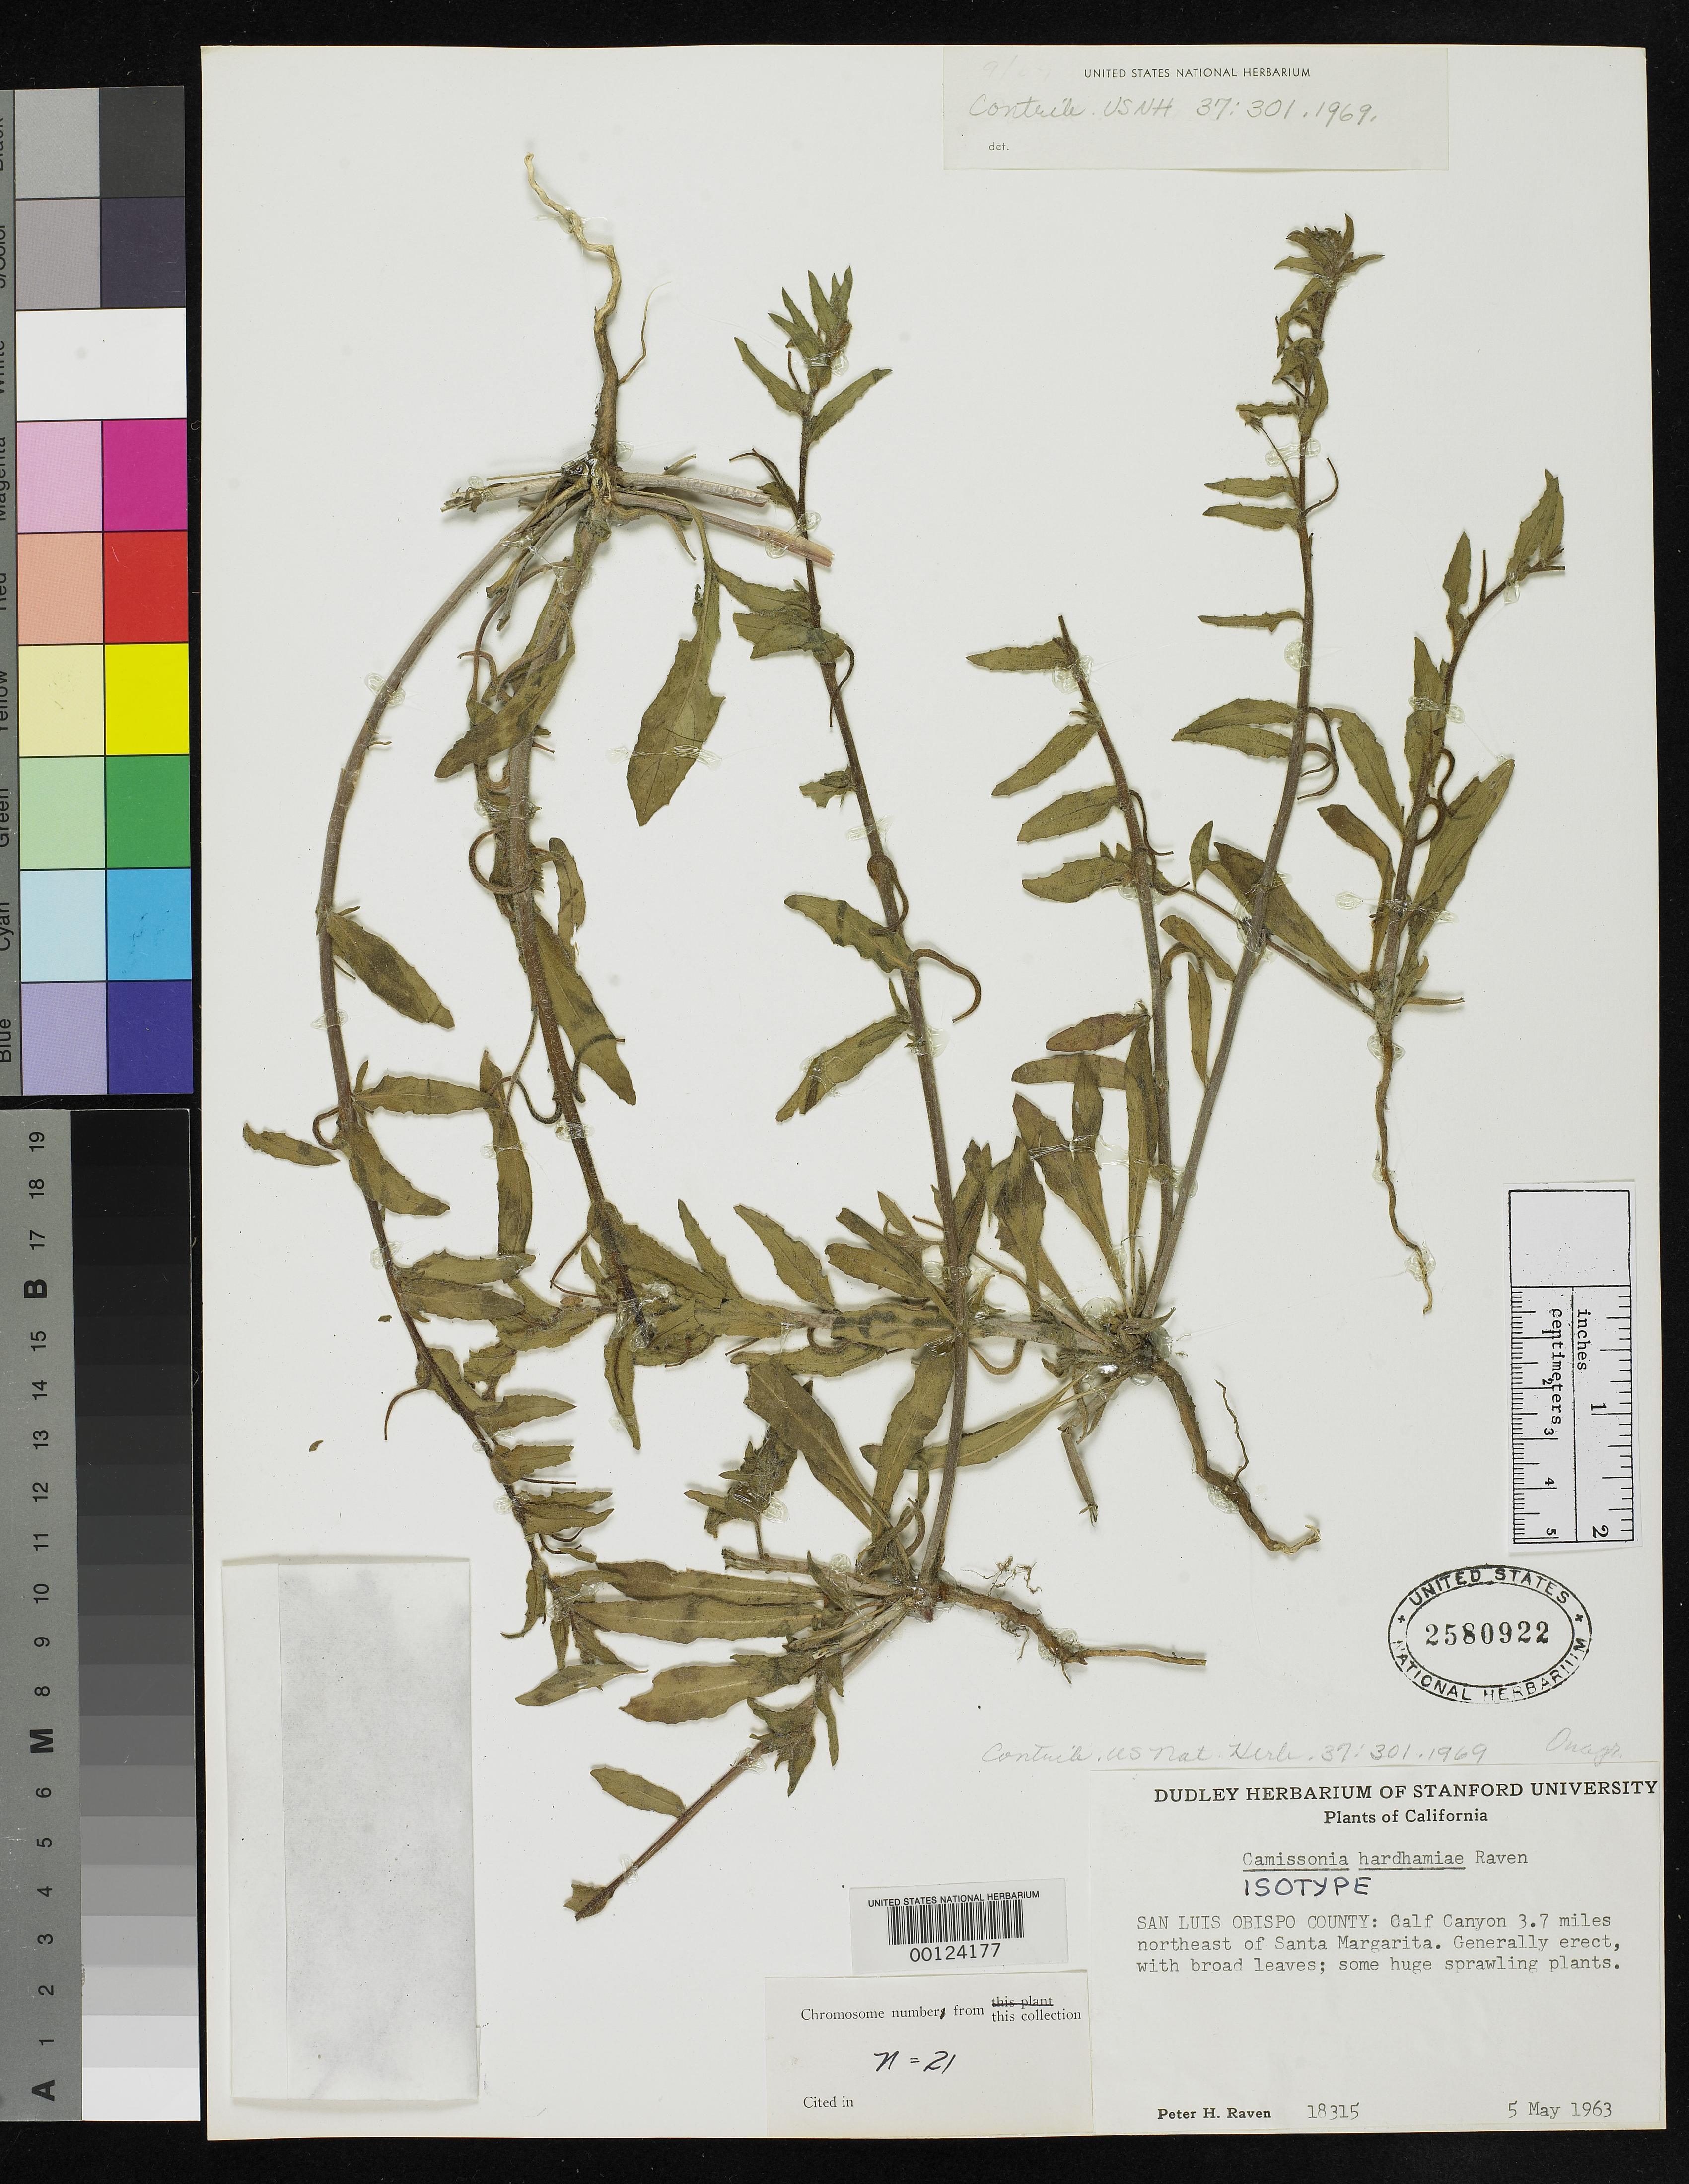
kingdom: Plantae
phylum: Tracheophyta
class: Magnoliopsida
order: Myrtales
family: Onagraceae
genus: Camissonia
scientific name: Camissonia hardhamiae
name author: P.H. Raven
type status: Isotype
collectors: P. H. Raven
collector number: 18315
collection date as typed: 05 May 1963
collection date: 1963-05-05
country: United States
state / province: California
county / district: San Luis Obispo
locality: Calf Canyon, northeast of Santa Margarita.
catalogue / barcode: US 2580922